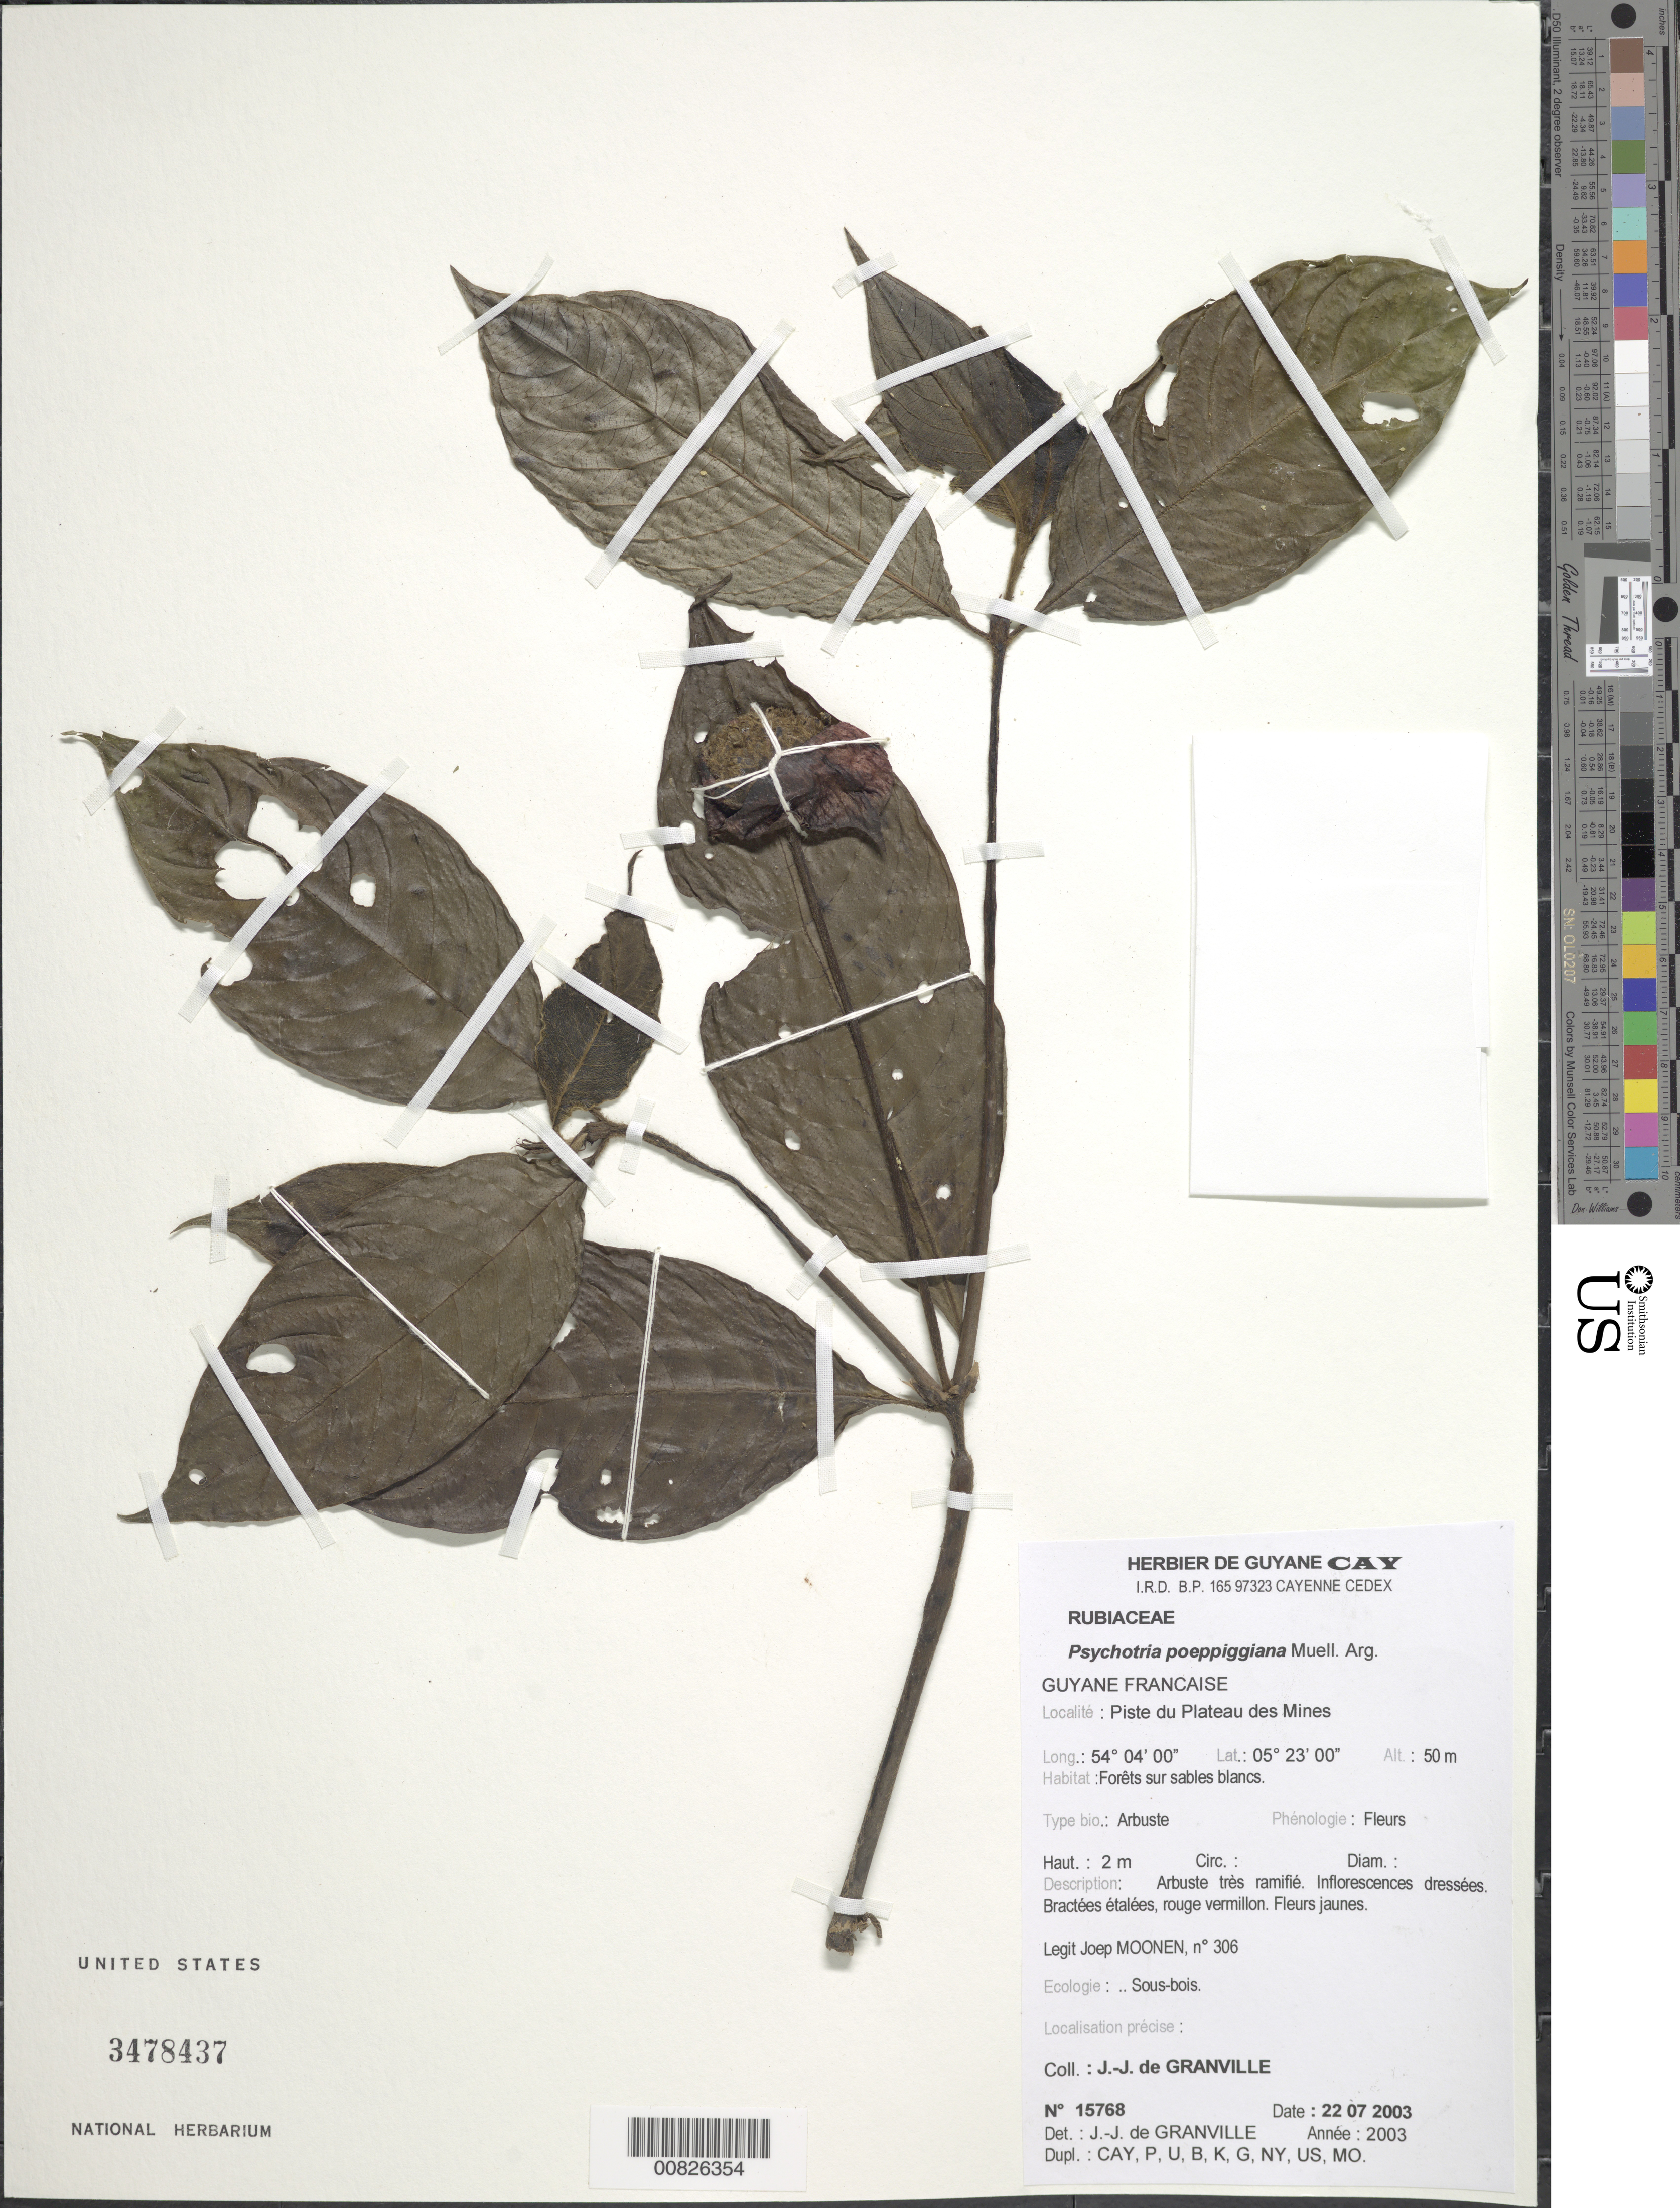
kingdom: Plantae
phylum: Tracheophyta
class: Magnoliopsida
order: Gentianales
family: Rubiaceae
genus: Palicourea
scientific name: Palicourea tomentosa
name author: (Aubl.) Borhidi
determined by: Kirkbride, J. H., Jr.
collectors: J.-J. de Granville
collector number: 15768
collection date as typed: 22-Jul-03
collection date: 2003-07-22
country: French Guiana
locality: Piste du Plateau des Mines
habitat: Forêt sur sables blancs; sous bois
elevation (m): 50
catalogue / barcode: US 3478437